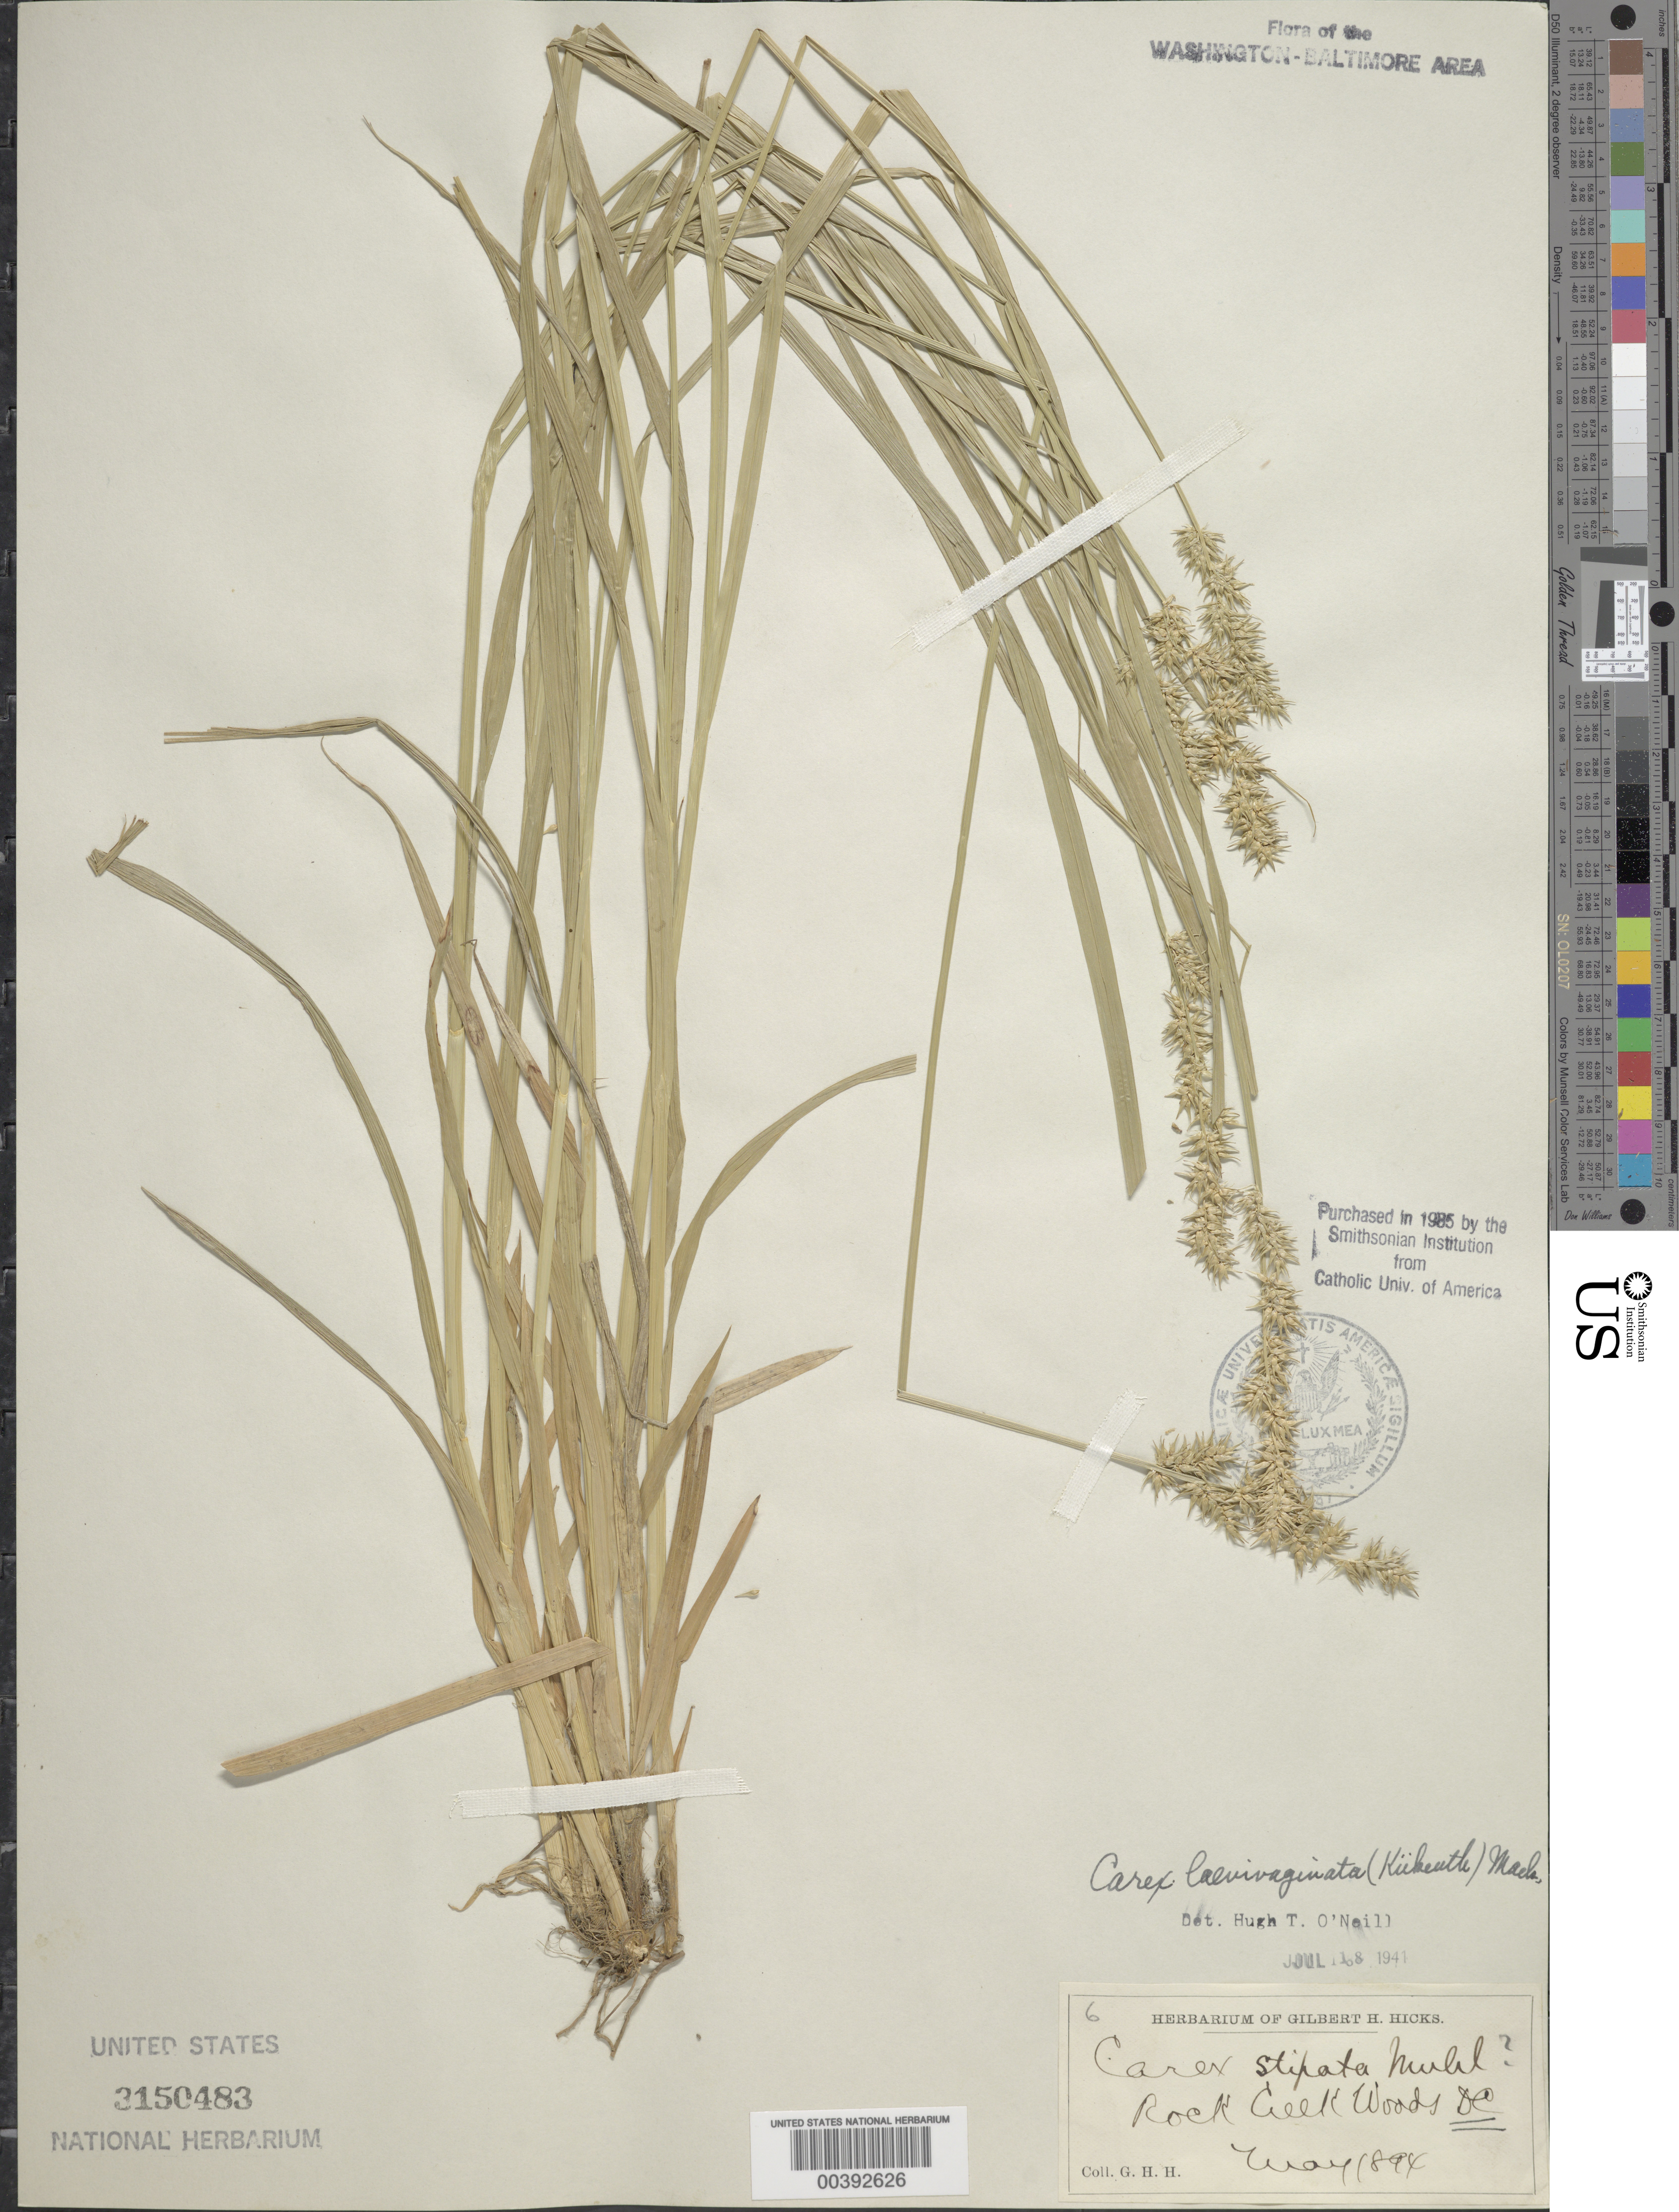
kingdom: Plantae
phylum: Tracheophyta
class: Liliopsida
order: Poales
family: Cyperaceae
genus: Carex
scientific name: Carex laevivaginata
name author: (Kük.) Mack.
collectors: G. Hicks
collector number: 6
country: United States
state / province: District of Columbia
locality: Rock Creek Park Rock Creek Park & vicinity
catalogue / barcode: US 3150483